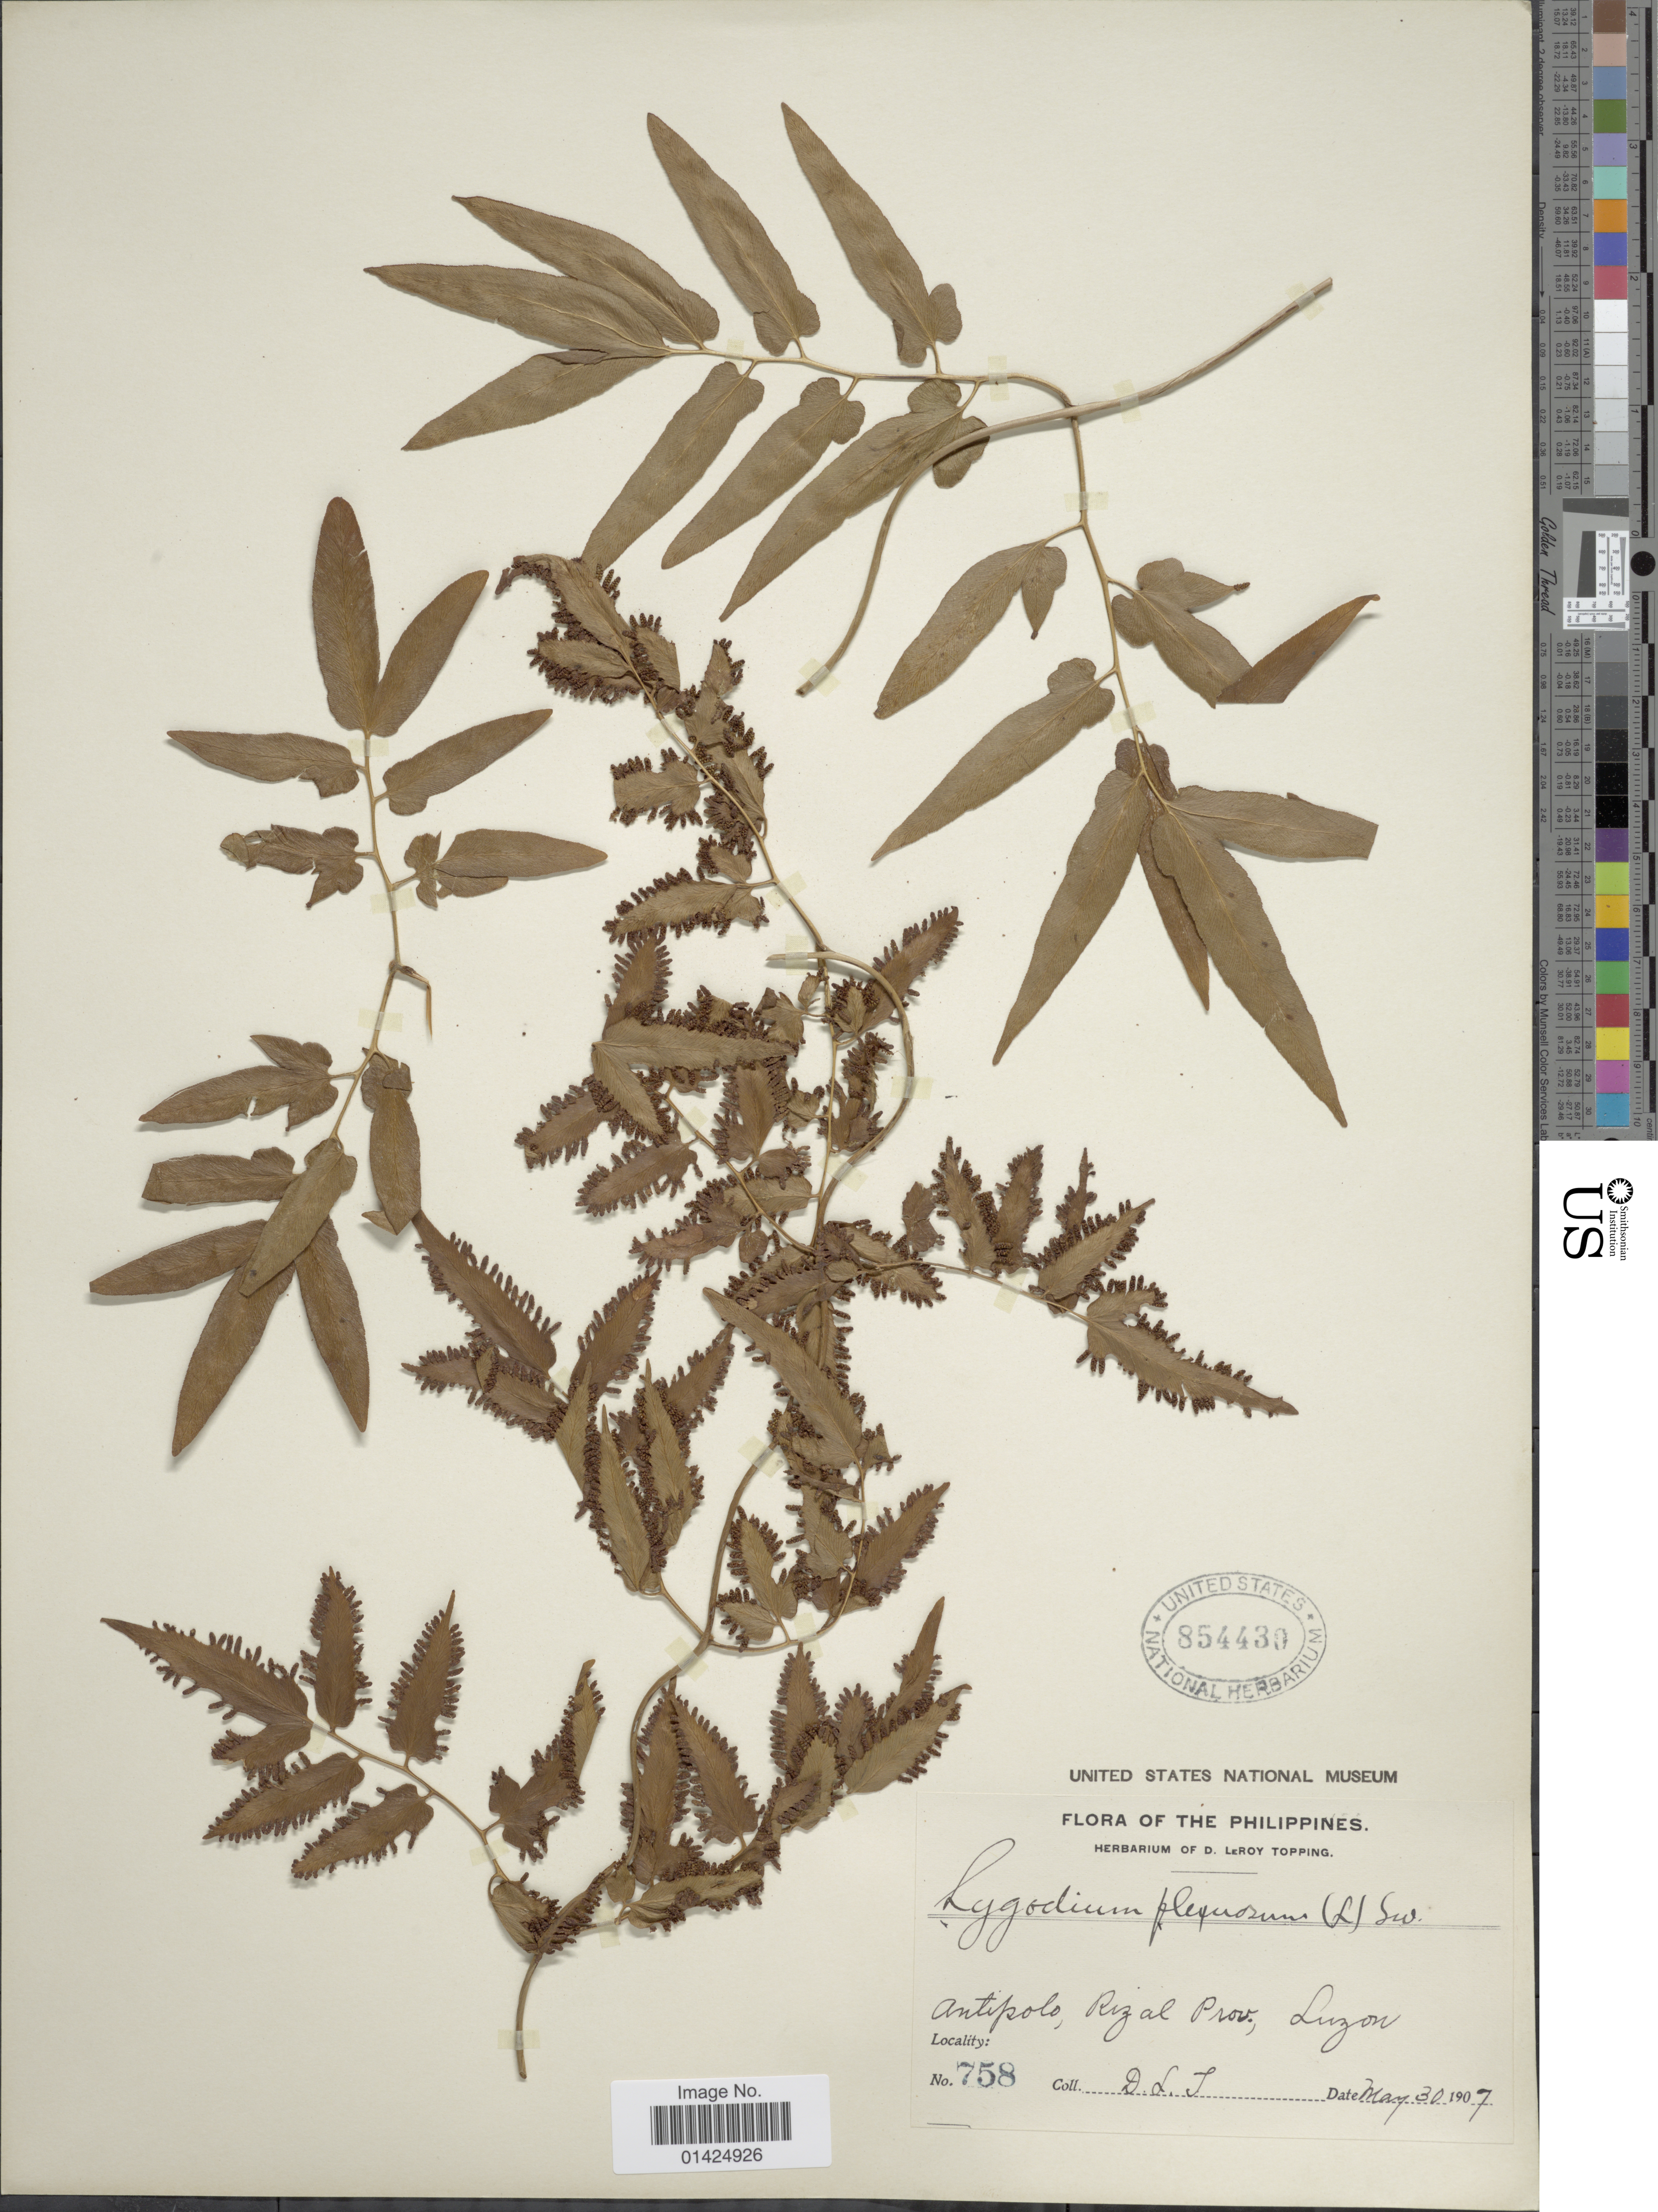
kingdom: Plantae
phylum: Tracheophyta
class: Polypodiopsida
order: Schizaeales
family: Lygodiaceae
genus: Lygodium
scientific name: Lygodium flexuosum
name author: Sw.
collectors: D. L. Topping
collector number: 758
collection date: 1907-05-30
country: Philippines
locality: Antipolo, Rizal Prov., Luzon.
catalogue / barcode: US 854430